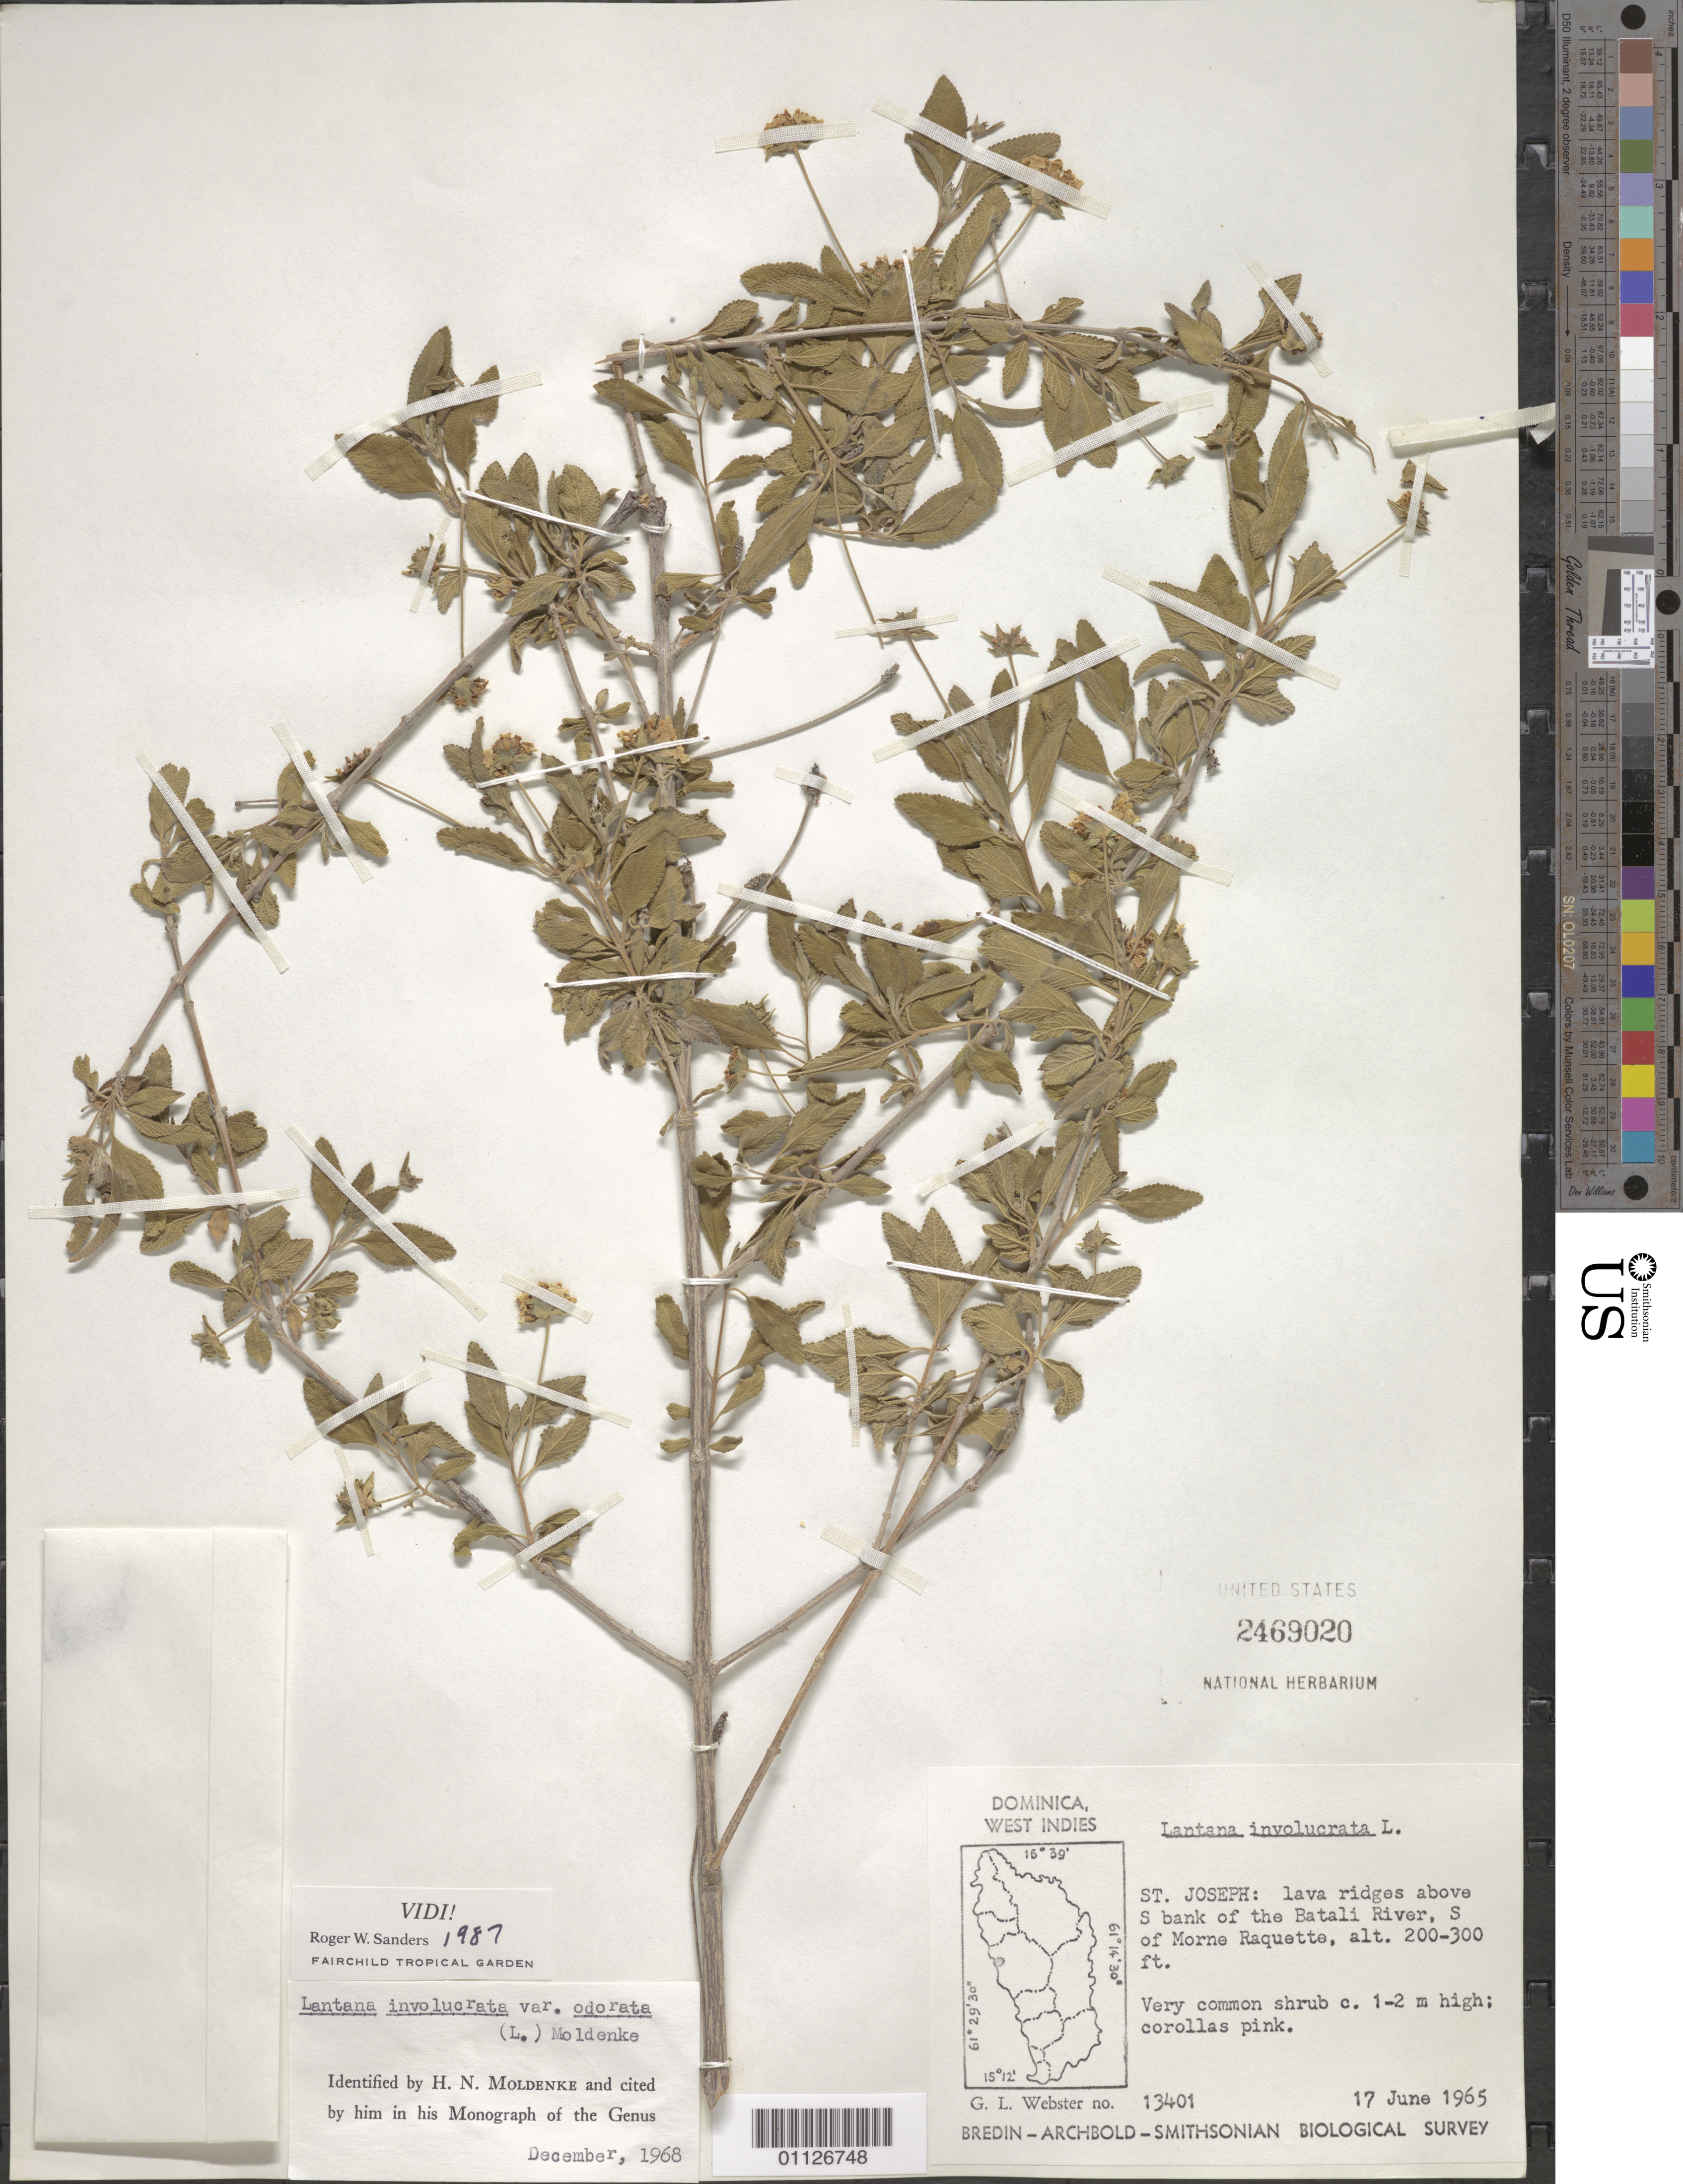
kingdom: Plantae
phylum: Tracheophyta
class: Magnoliopsida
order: Lamiales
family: Verbenaceae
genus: Lantana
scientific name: Lantana involucrata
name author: L.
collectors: G. L. Webster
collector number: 13401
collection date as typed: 17 Jun 1965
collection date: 1965-06-17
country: Dominica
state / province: St. Joseph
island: Dominica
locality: Lava ridges above S bank of Batali River, S of Morne Raquette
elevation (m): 61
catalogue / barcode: US 2469020